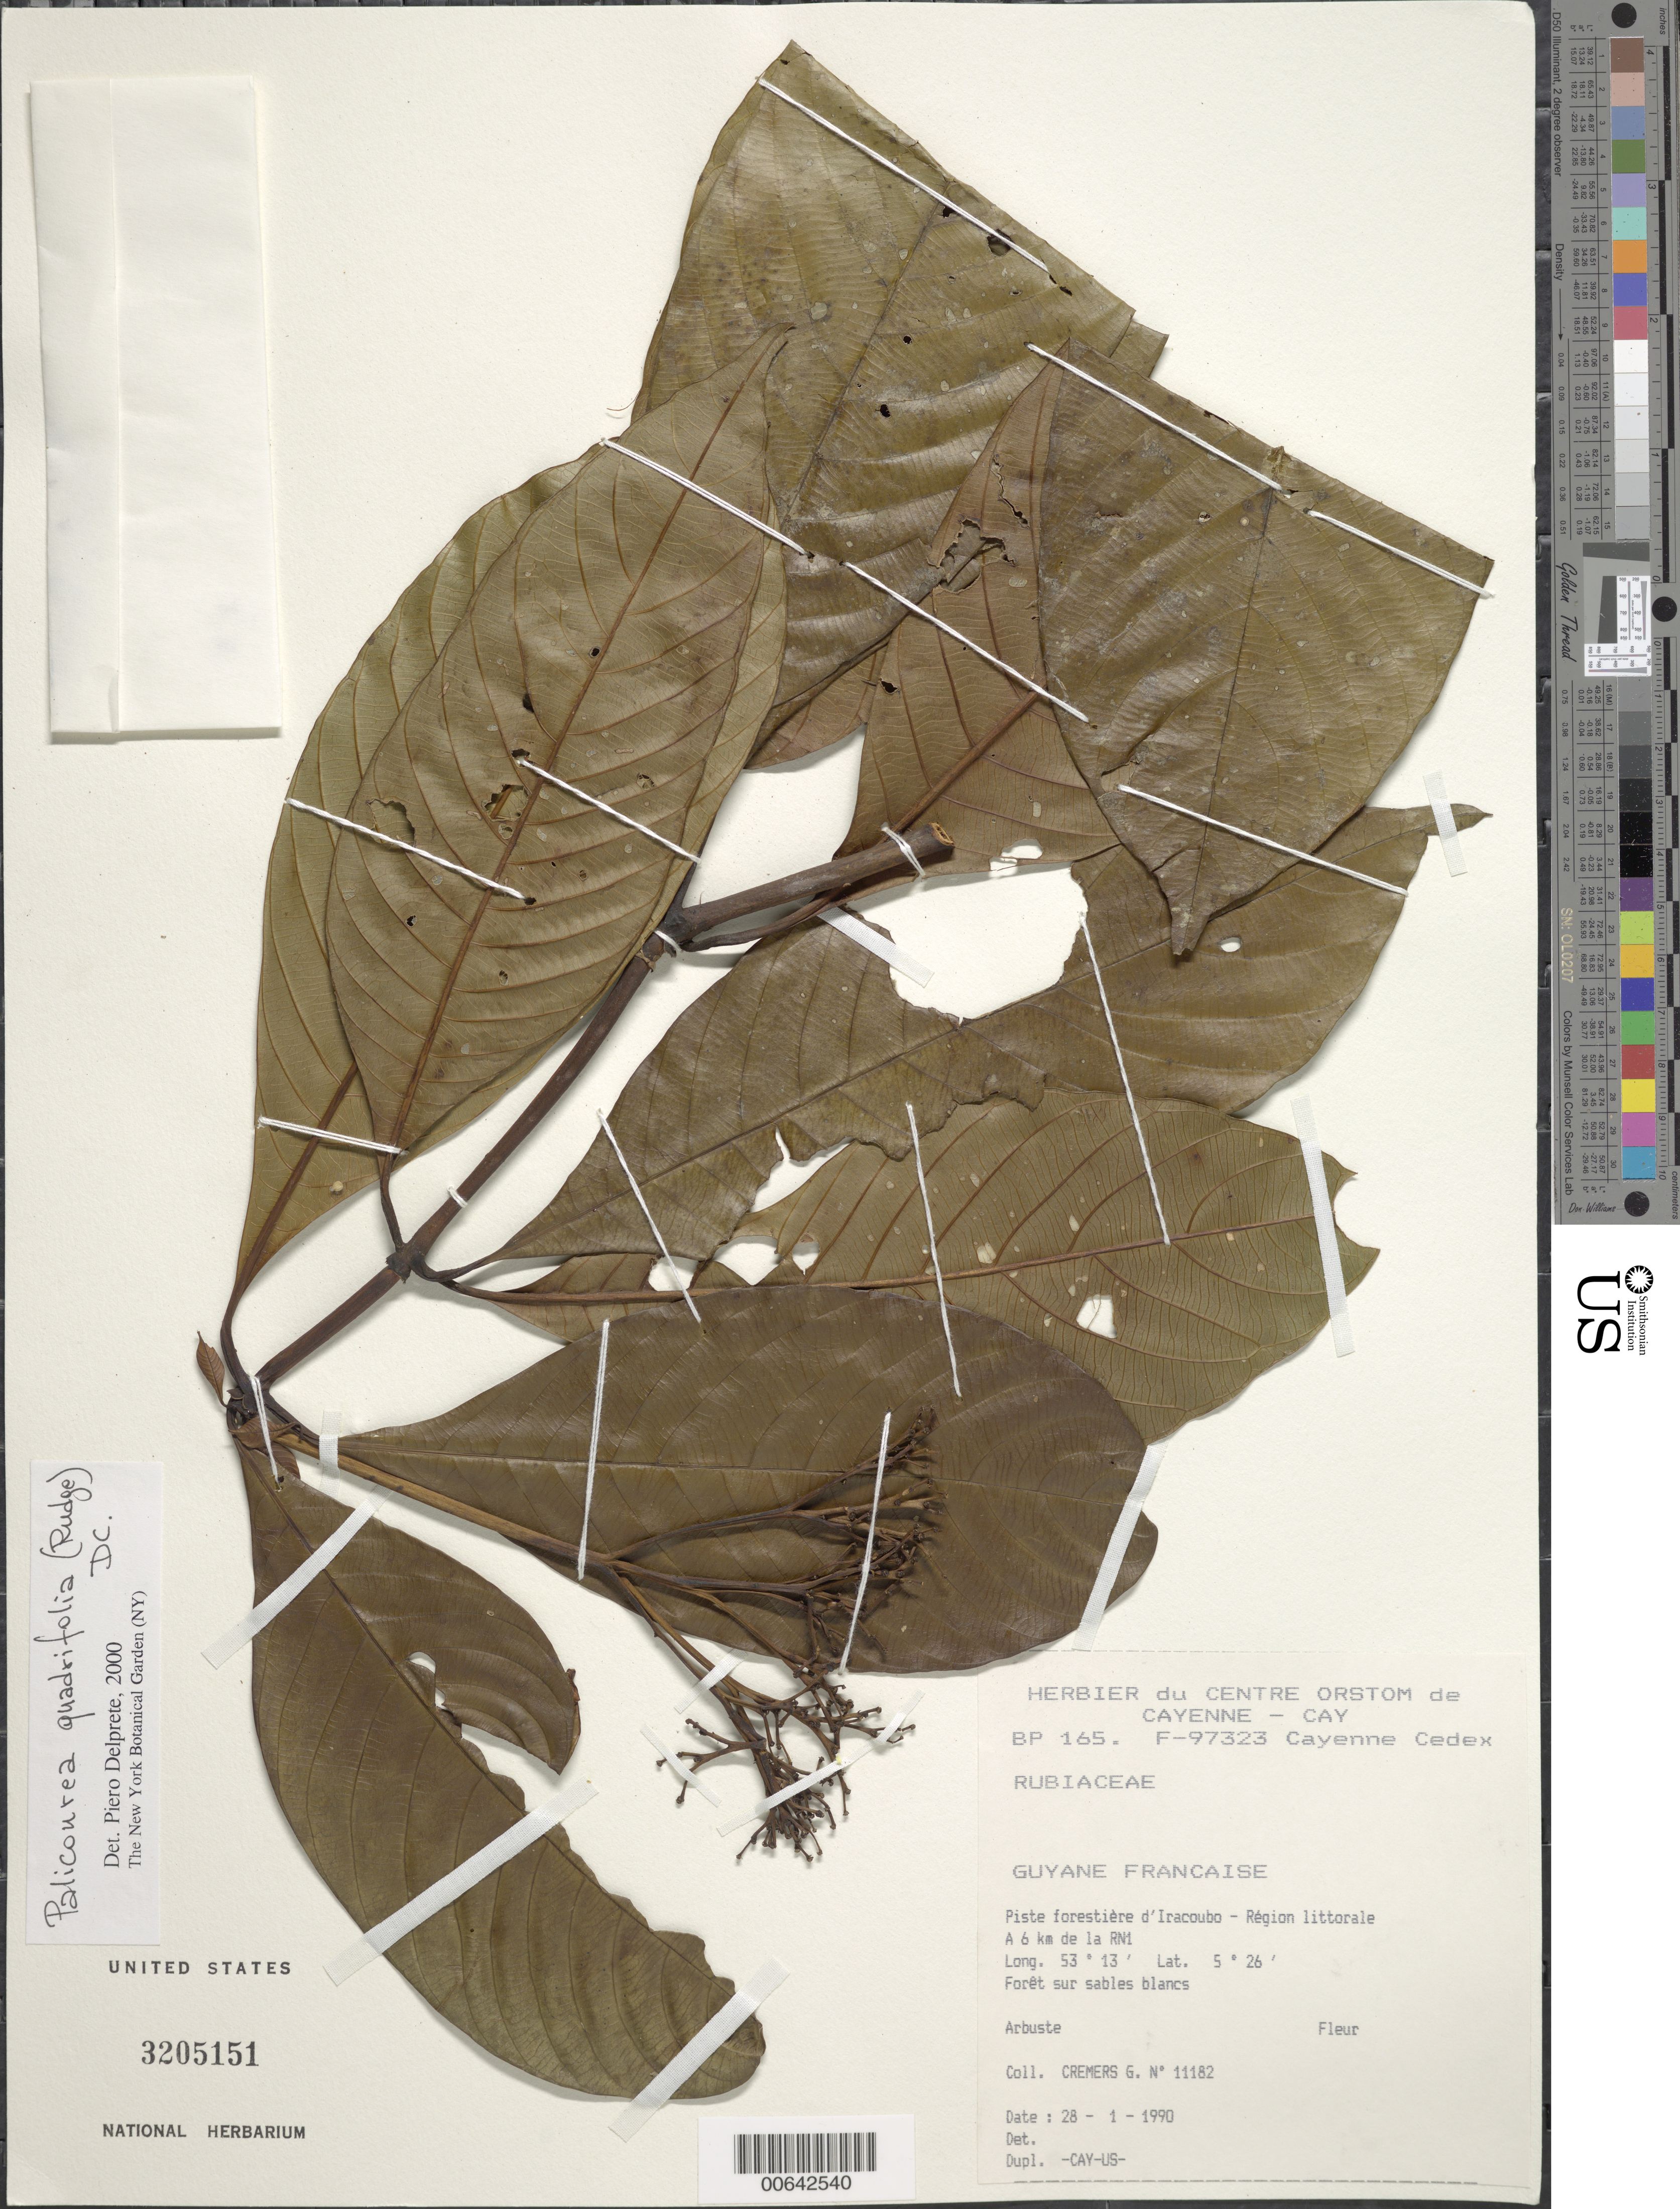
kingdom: Plantae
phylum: Tracheophyta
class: Magnoliopsida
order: Gentianales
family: Rubiaceae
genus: Palicourea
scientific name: Palicourea quadrifolia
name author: (Rudge) DC.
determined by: Delprete, P. G., Herb. de Guyane Cay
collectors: G. Cremers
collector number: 11182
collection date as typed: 28-Jan-90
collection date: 1990-01-28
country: French Guiana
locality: Iracoubo, piste forestière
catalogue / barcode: US 3205151